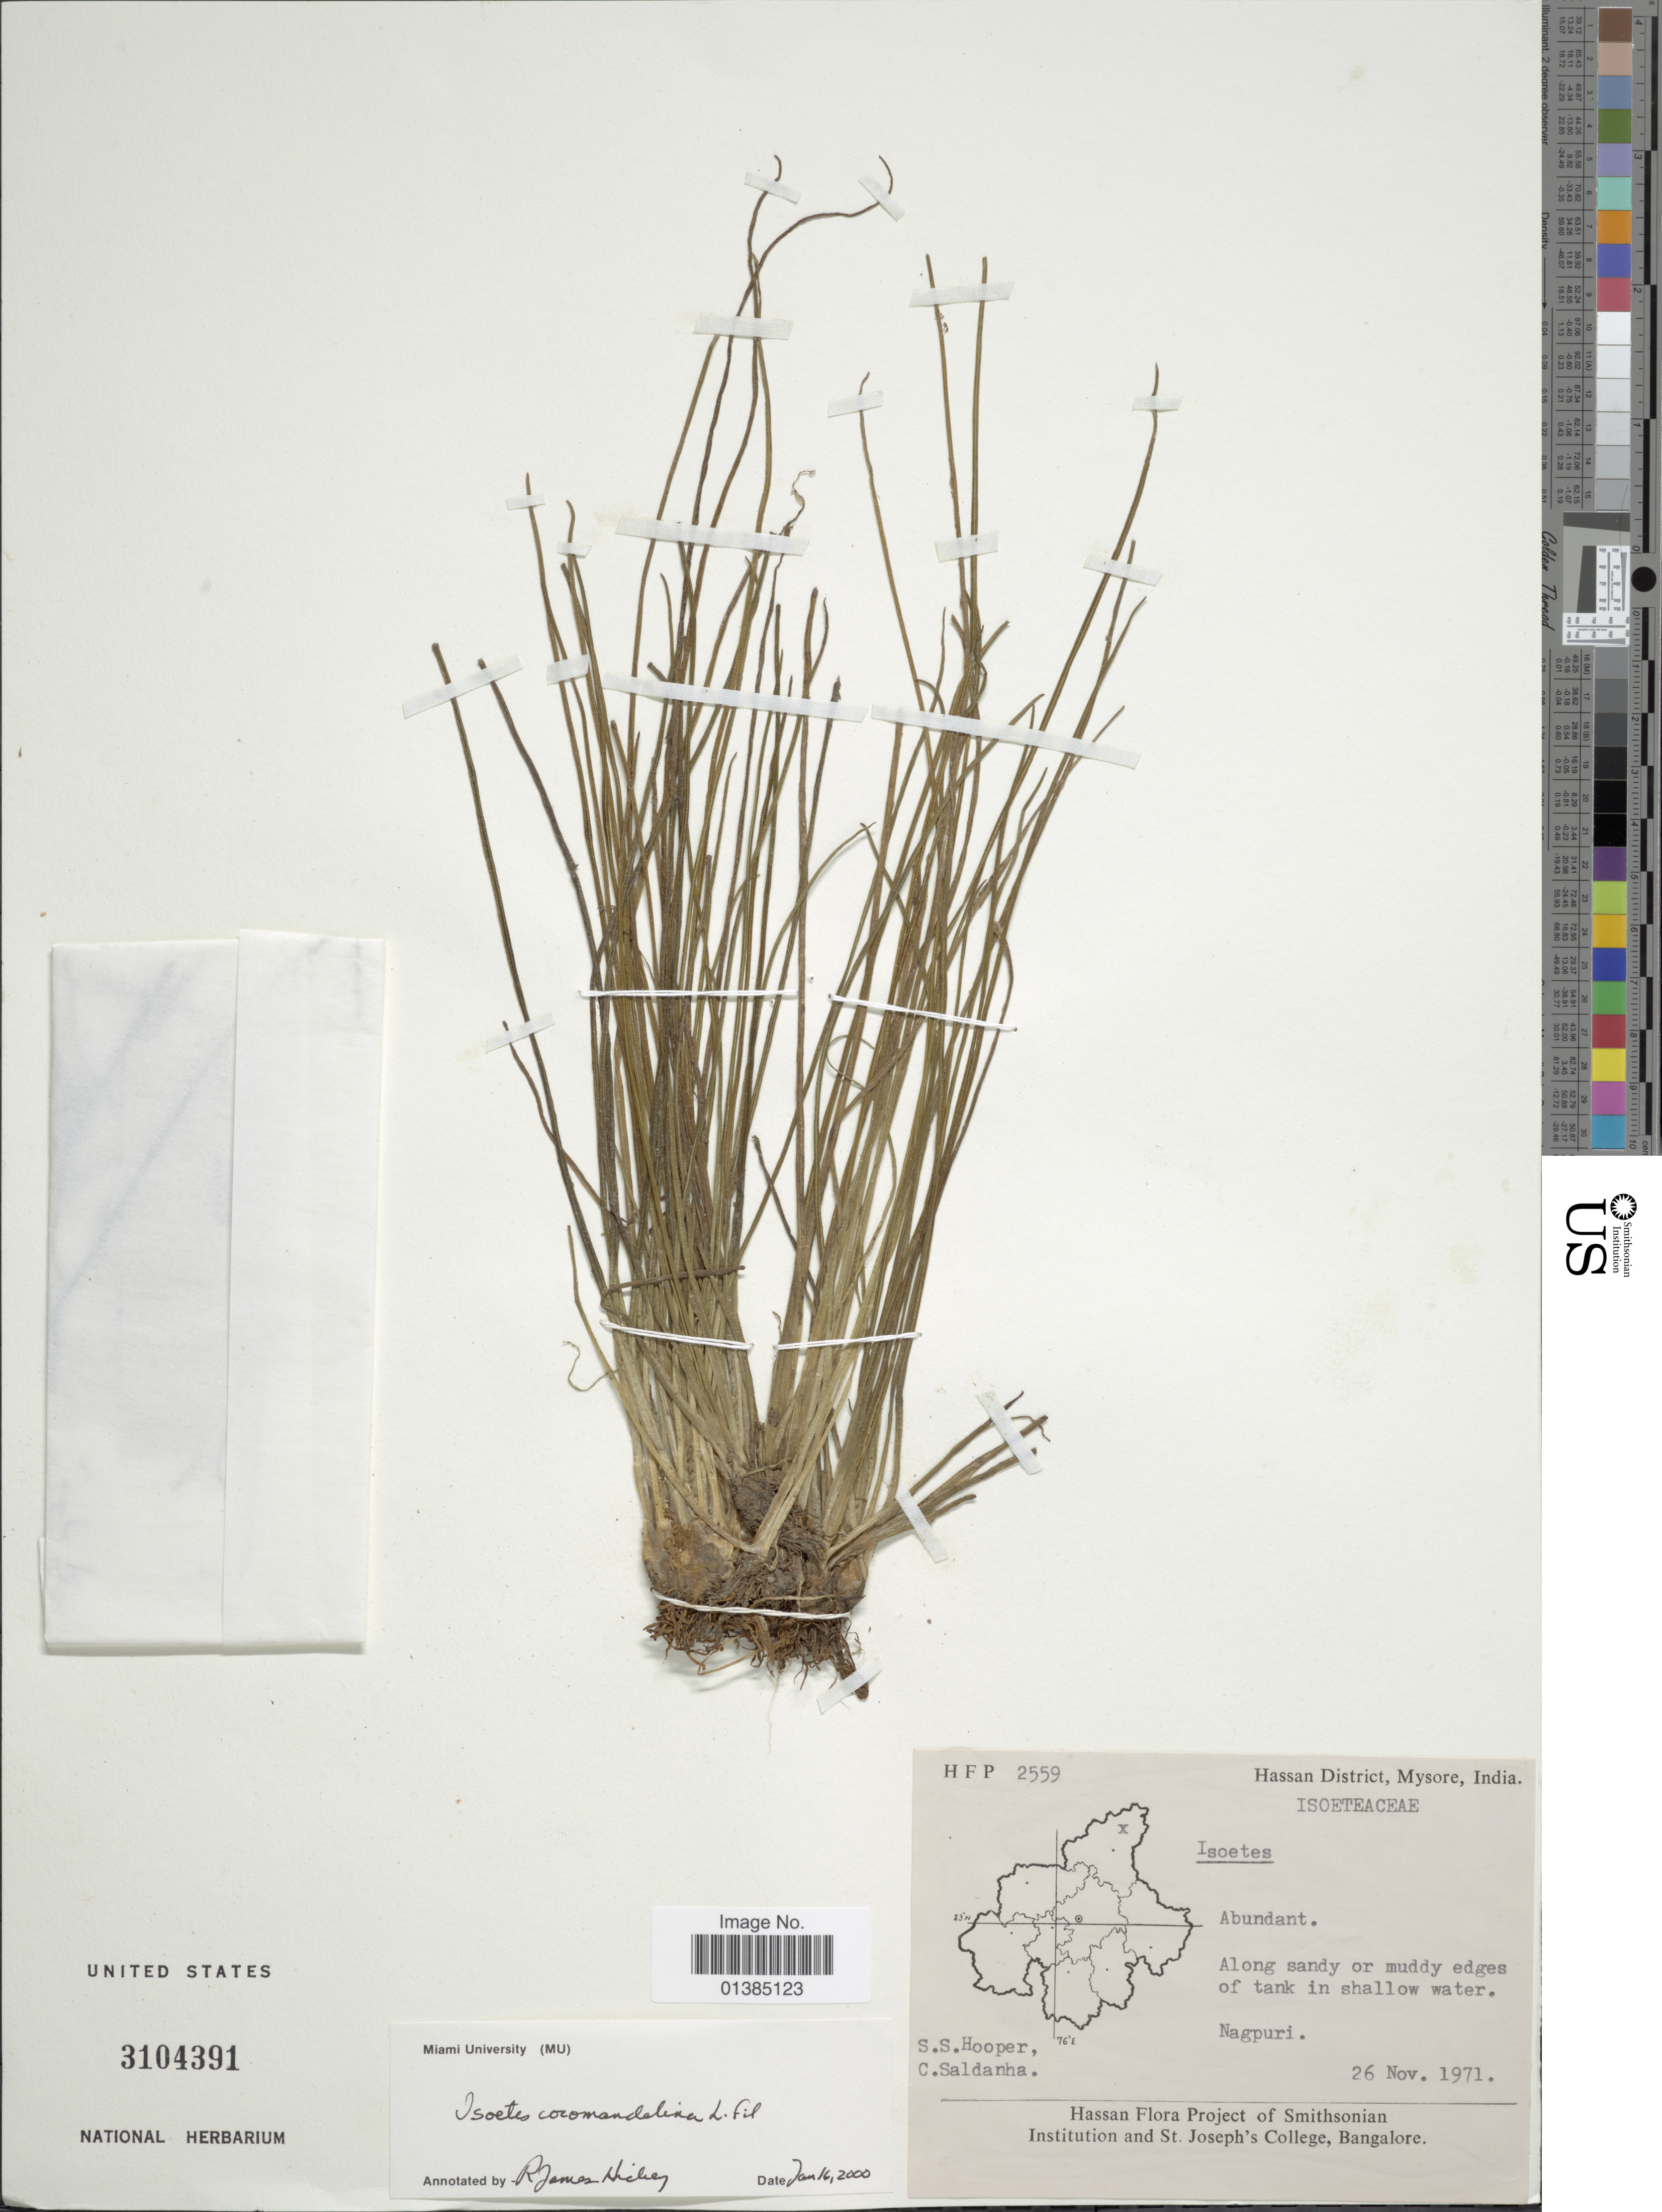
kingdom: Plantae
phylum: Tracheophyta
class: Lycopodiopsida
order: Isoetales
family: Isoetaceae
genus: Isoetes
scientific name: Isoetes coromandelina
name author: L. f.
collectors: S. S. Hooper & C. Saldanha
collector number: H F P 2559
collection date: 1971-11-26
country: India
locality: Hassan District, Mysore. Nagpuri.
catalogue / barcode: US 3104391